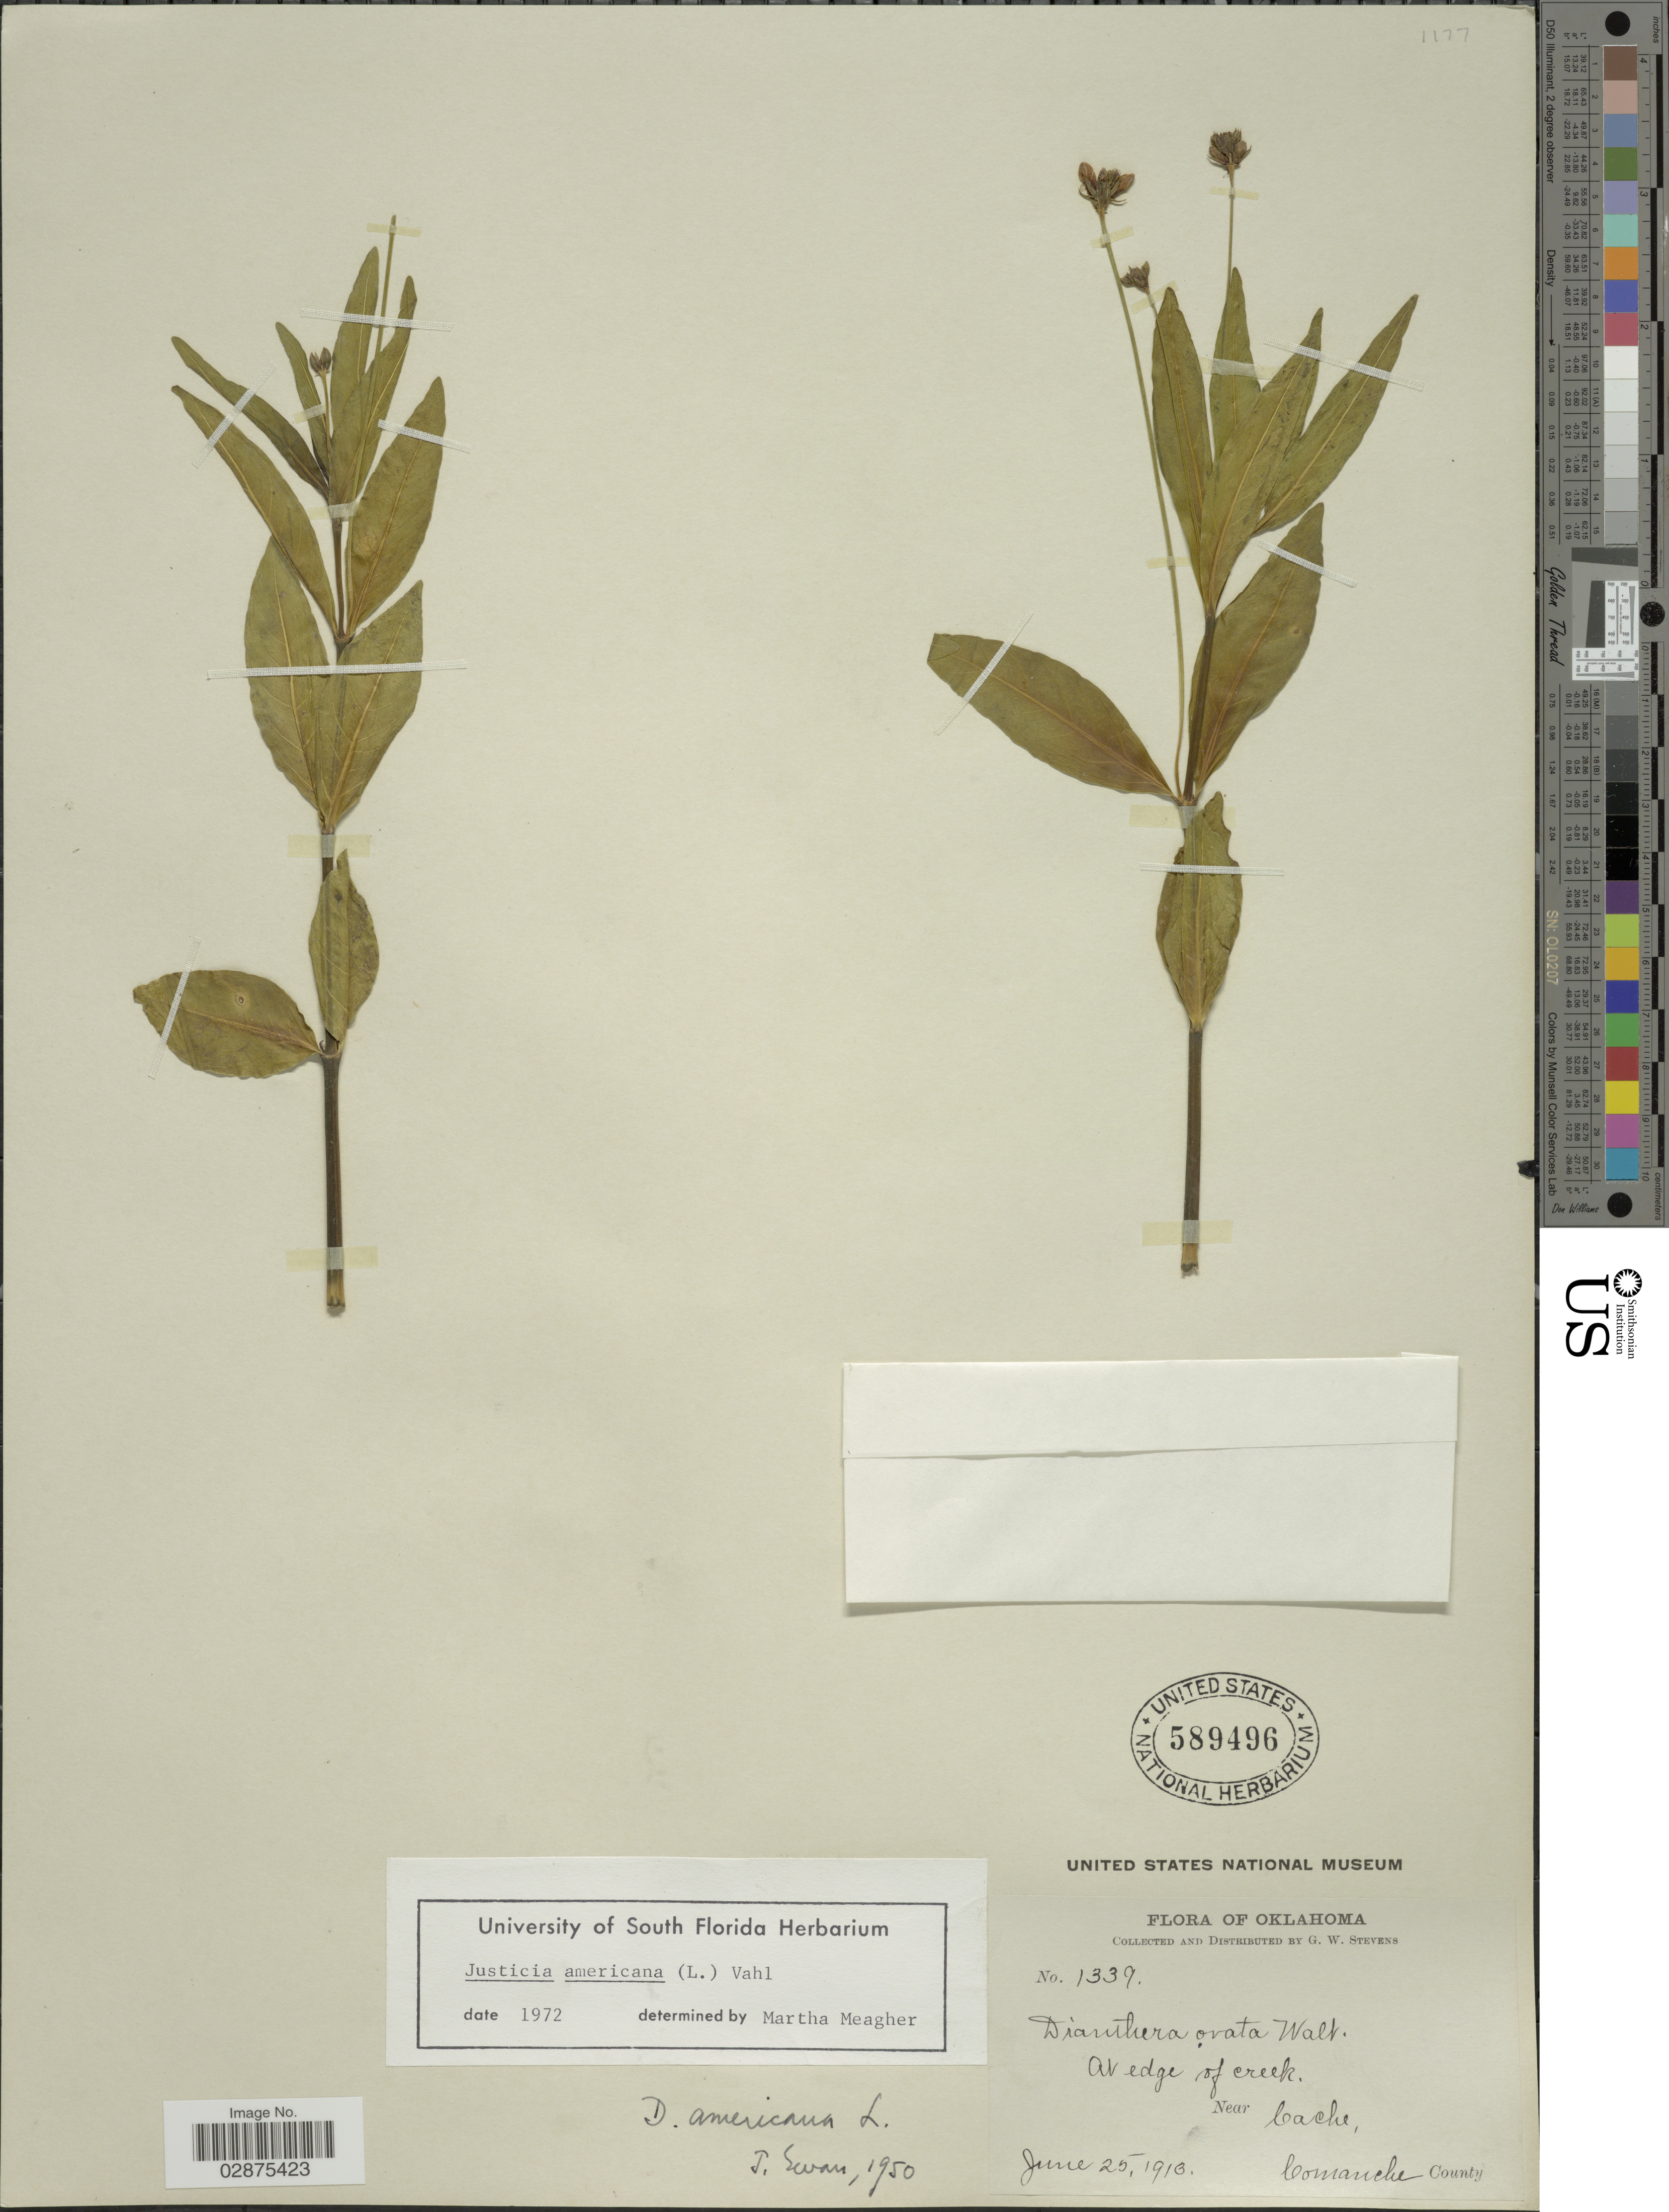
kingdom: Plantae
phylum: Tracheophyta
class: Magnoliopsida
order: Lamiales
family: Acanthaceae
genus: Justicia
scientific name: Justicia americana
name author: (L.) Vahl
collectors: G. W. Stevens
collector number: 1339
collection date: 1913-06-25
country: United States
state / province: Oklahoma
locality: Near Cache, Comanche County.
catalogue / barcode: US 589496